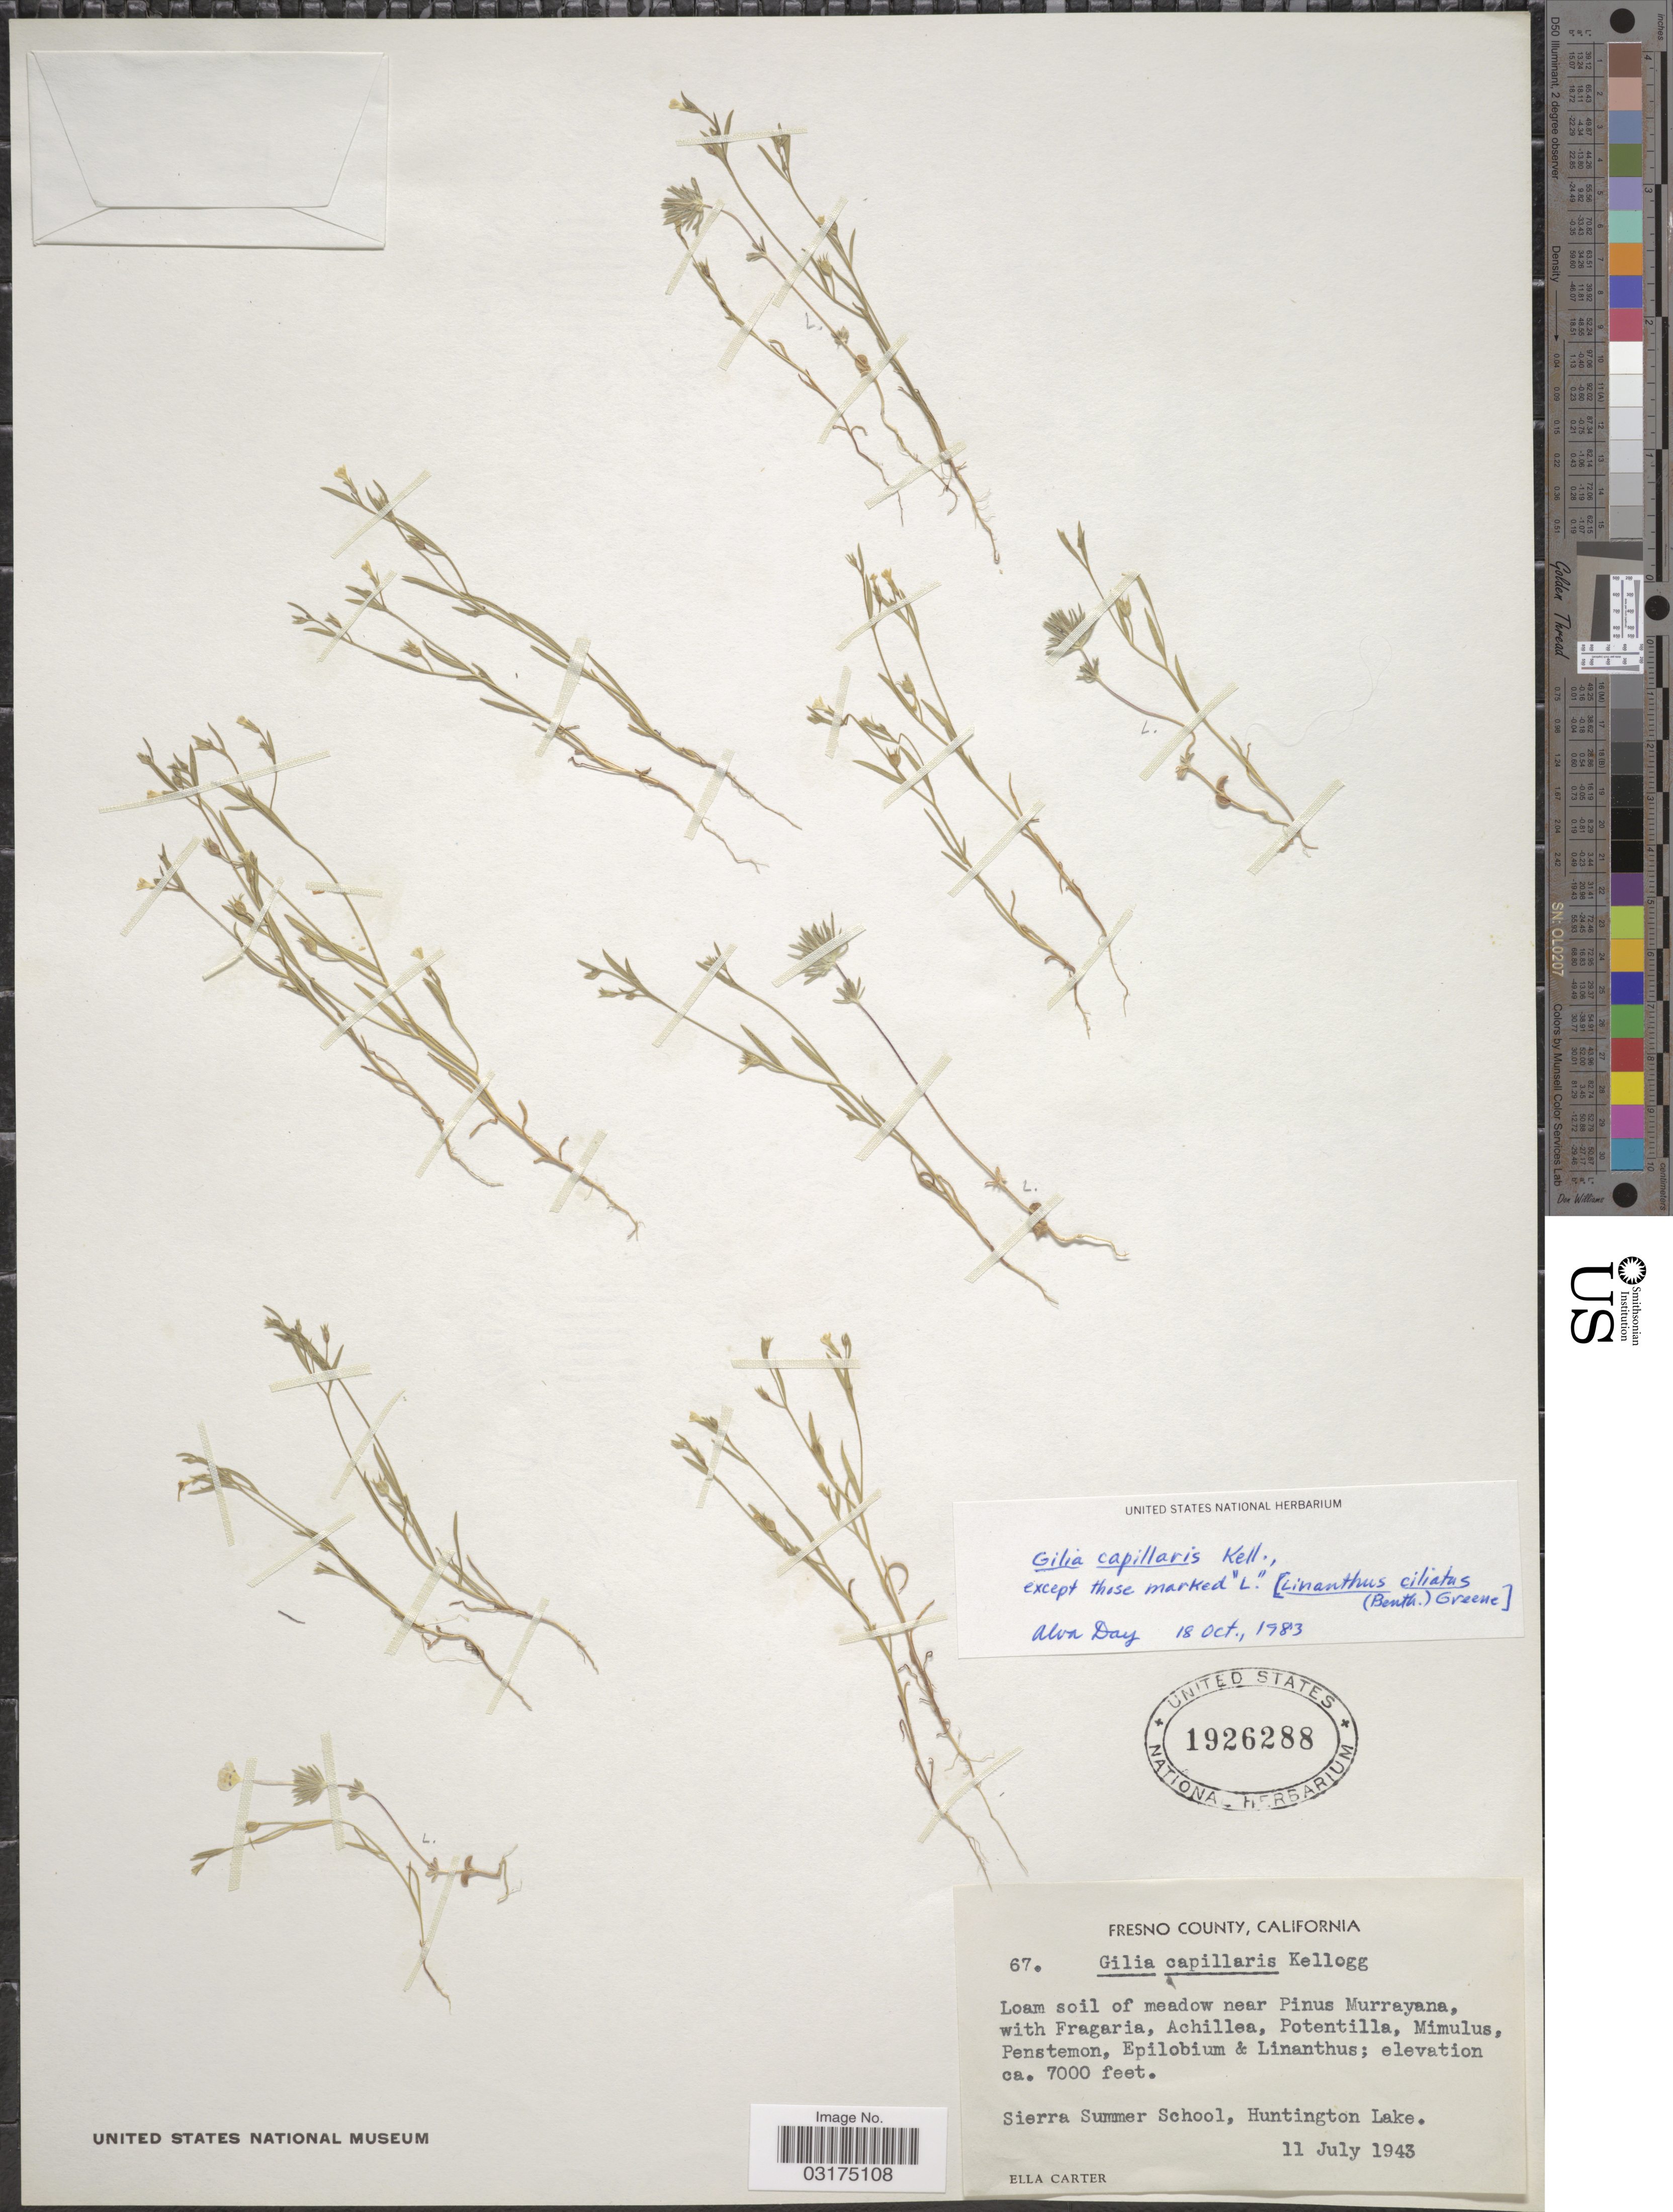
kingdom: Plantae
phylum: Tracheophyta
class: Magnoliopsida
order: Ericales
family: Polemoniaceae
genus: Navarretia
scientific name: Navarretia capillaris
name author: (Kellogg) Kuntze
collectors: E. Carter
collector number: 67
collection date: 1943-07-11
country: United States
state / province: California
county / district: Fresno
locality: Fresno County, Sierra Summer School, Huntington Lake.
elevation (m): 2134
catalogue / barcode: US 1926288